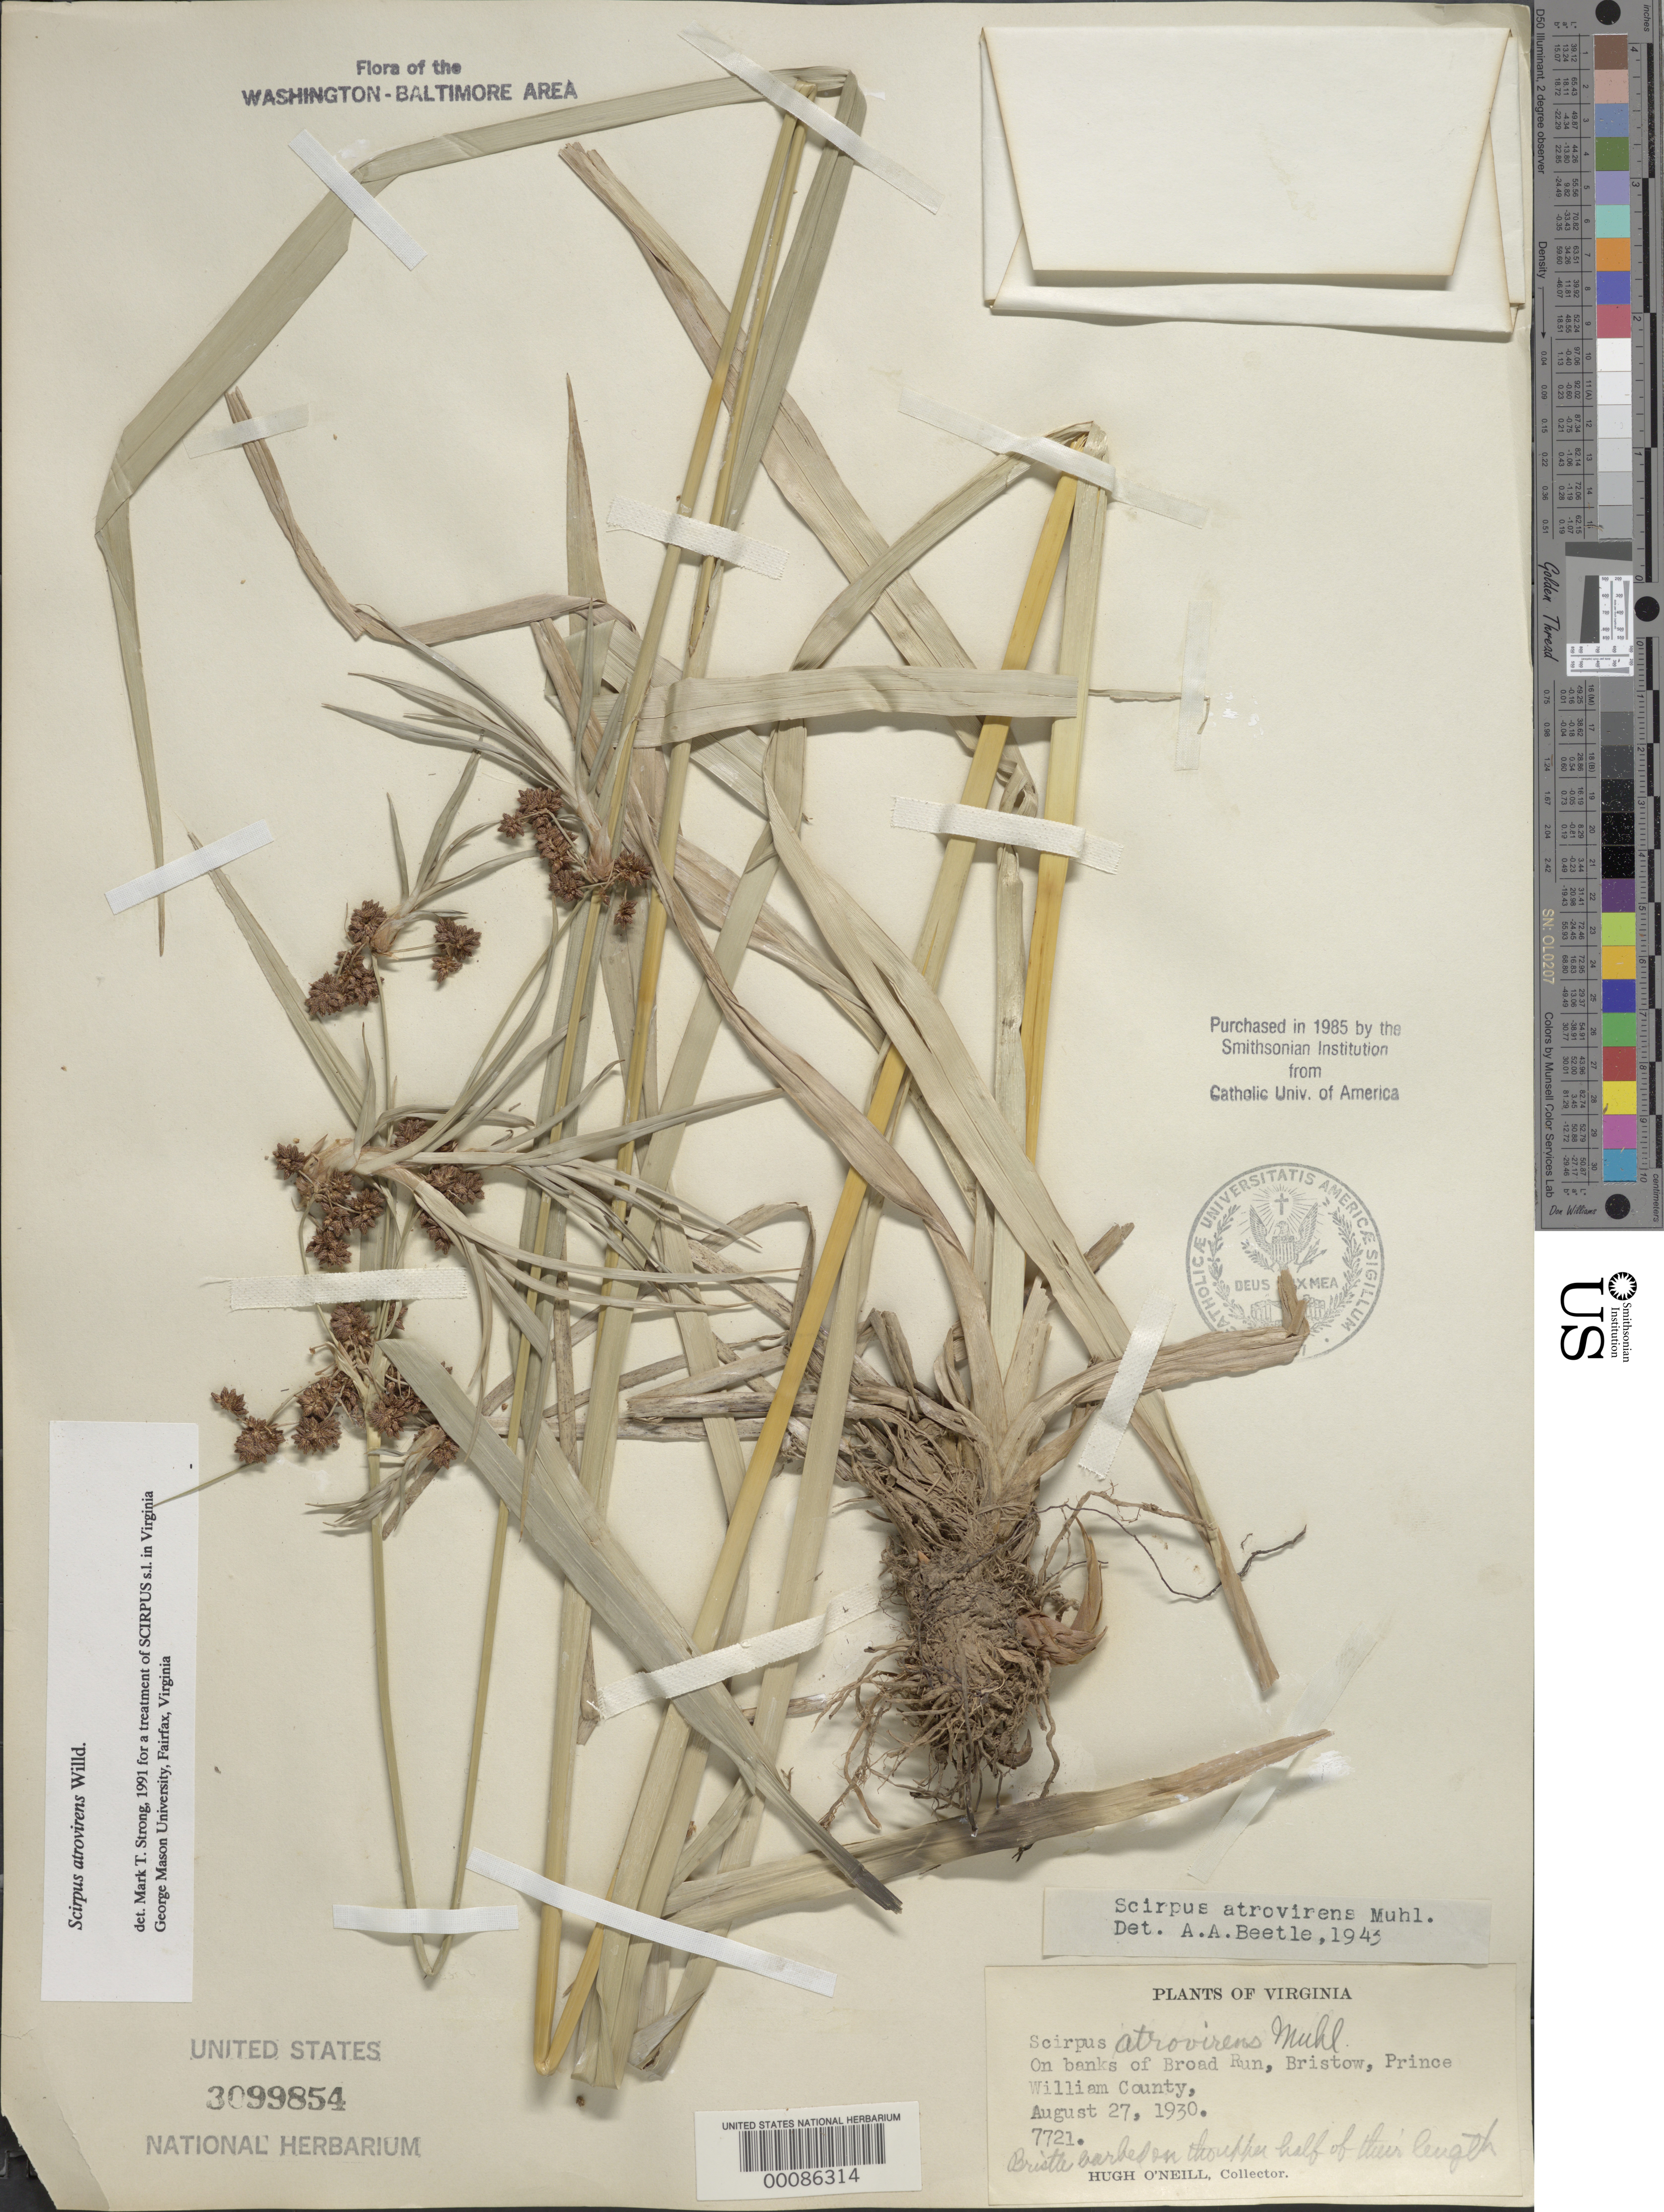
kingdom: Plantae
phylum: Tracheophyta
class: Liliopsida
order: Poales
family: Cyperaceae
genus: Scirpus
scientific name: Scirpus atrovirens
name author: Willd.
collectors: H. O'Neill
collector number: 7721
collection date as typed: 27 Aug 1930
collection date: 1930-08-27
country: United States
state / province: Virginia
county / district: Prince William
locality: Broad Run Bristow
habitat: Banks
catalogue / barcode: US 3099854